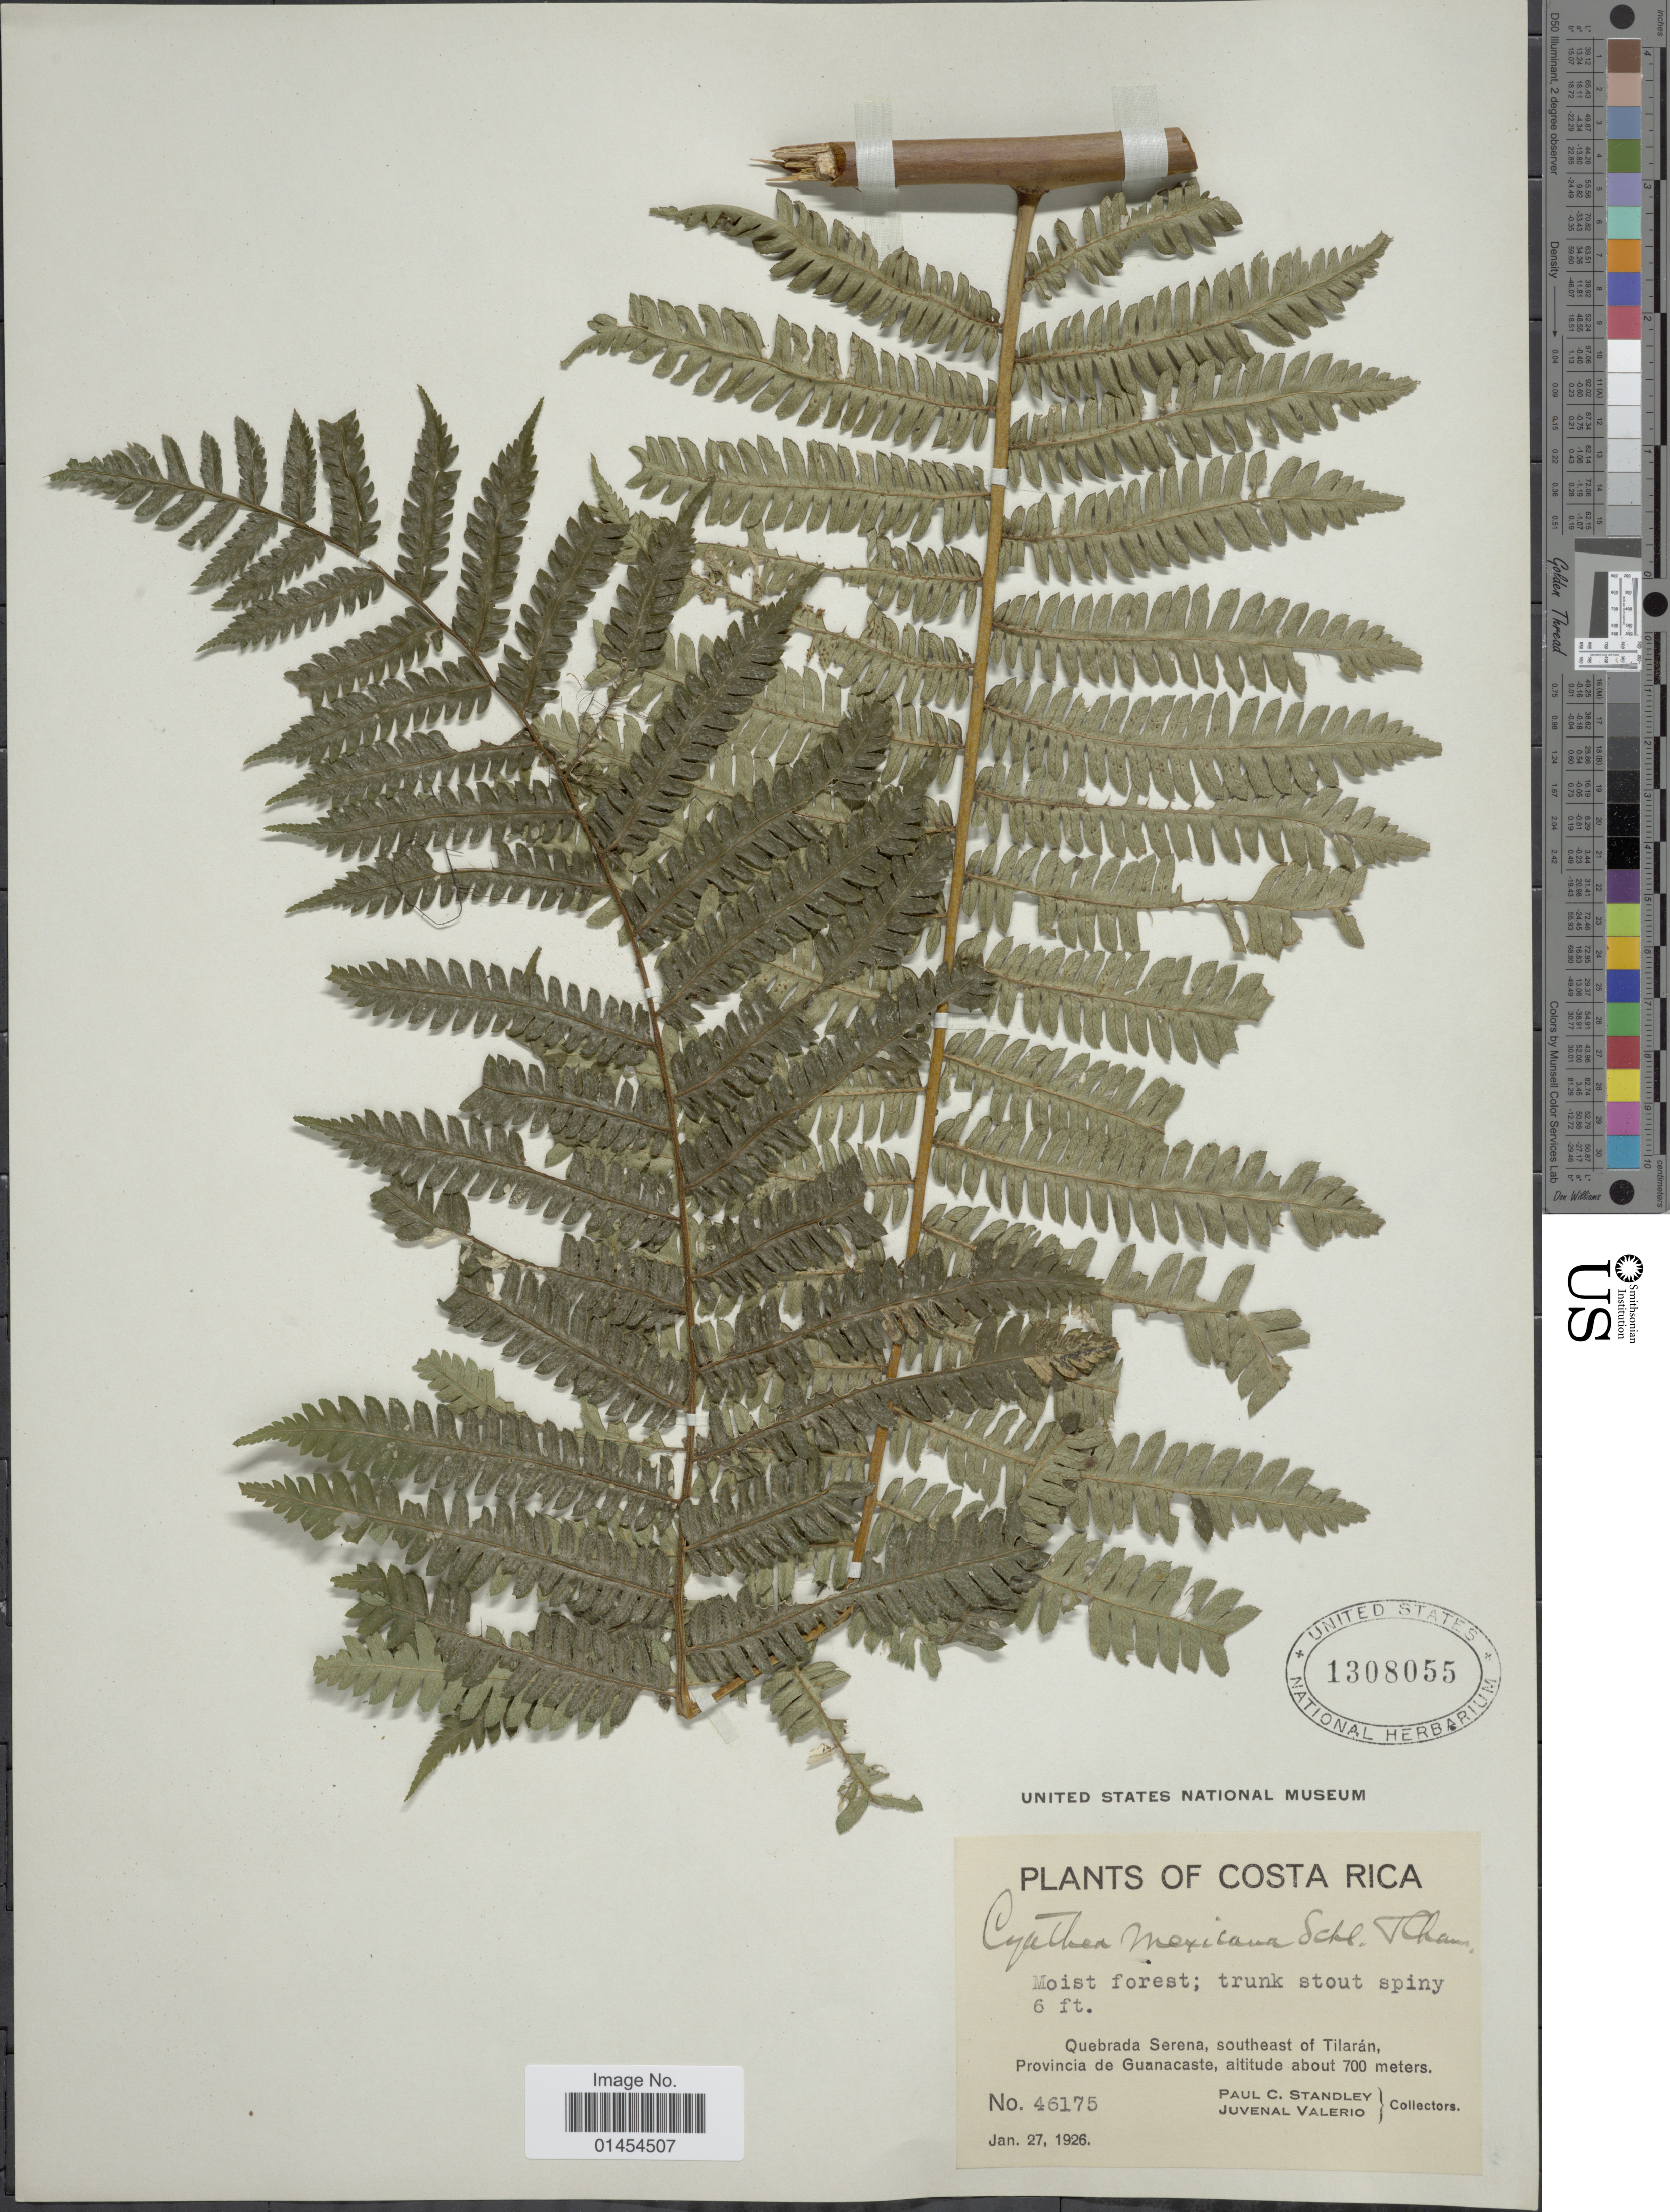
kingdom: Plantae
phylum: Tracheophyta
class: Polypodiopsida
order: Cyatheales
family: Cyatheaceae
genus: Alsophila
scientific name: Alsophila firma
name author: (Baker) D.S. Conant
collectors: P. C. Standley & J. Valerio R.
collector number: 46175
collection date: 1926-01-27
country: Costa Rica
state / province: Guanacaste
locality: Quebrada Serena, southeast of Tilarán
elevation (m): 700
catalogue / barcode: US 1308055